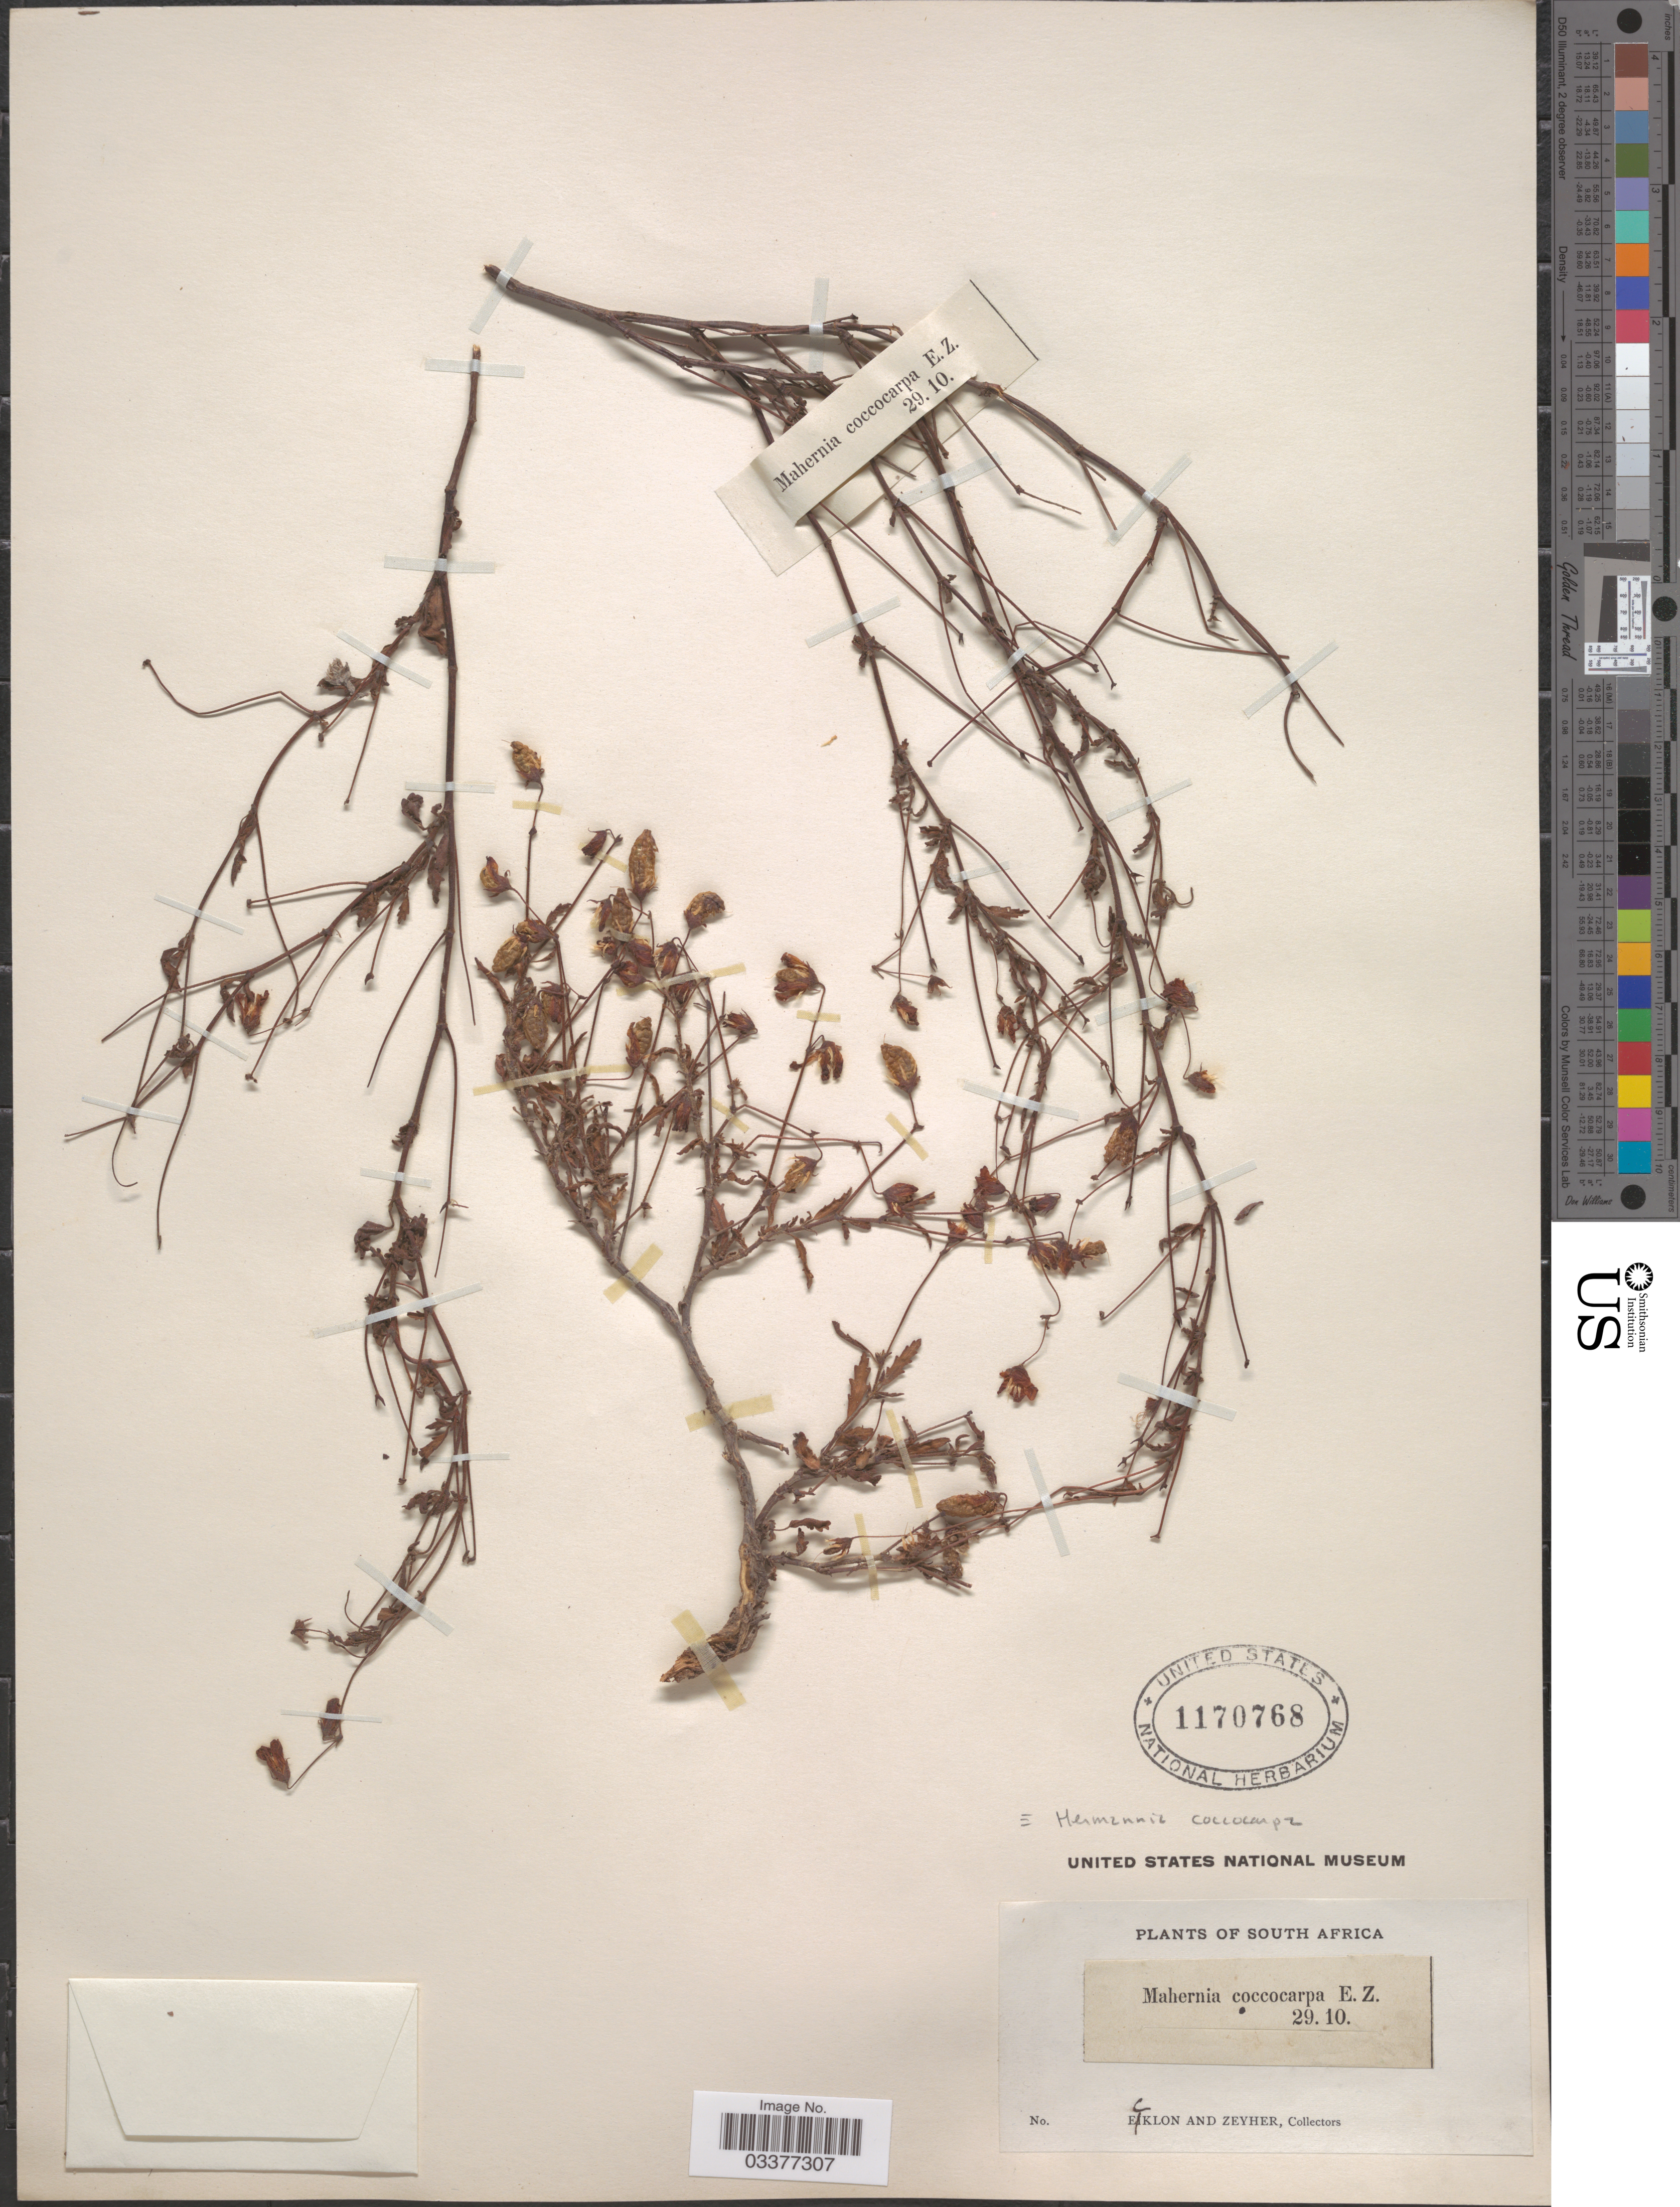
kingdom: Plantae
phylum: Tracheophyta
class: Magnoliopsida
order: Malvales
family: Malvaceae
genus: Hermannia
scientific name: Hermannia coccocarpa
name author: (Eckl. & Zeyh.) Kuntze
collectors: -. Ecklon & -. Zeyher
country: South Africa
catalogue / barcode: US 1170768